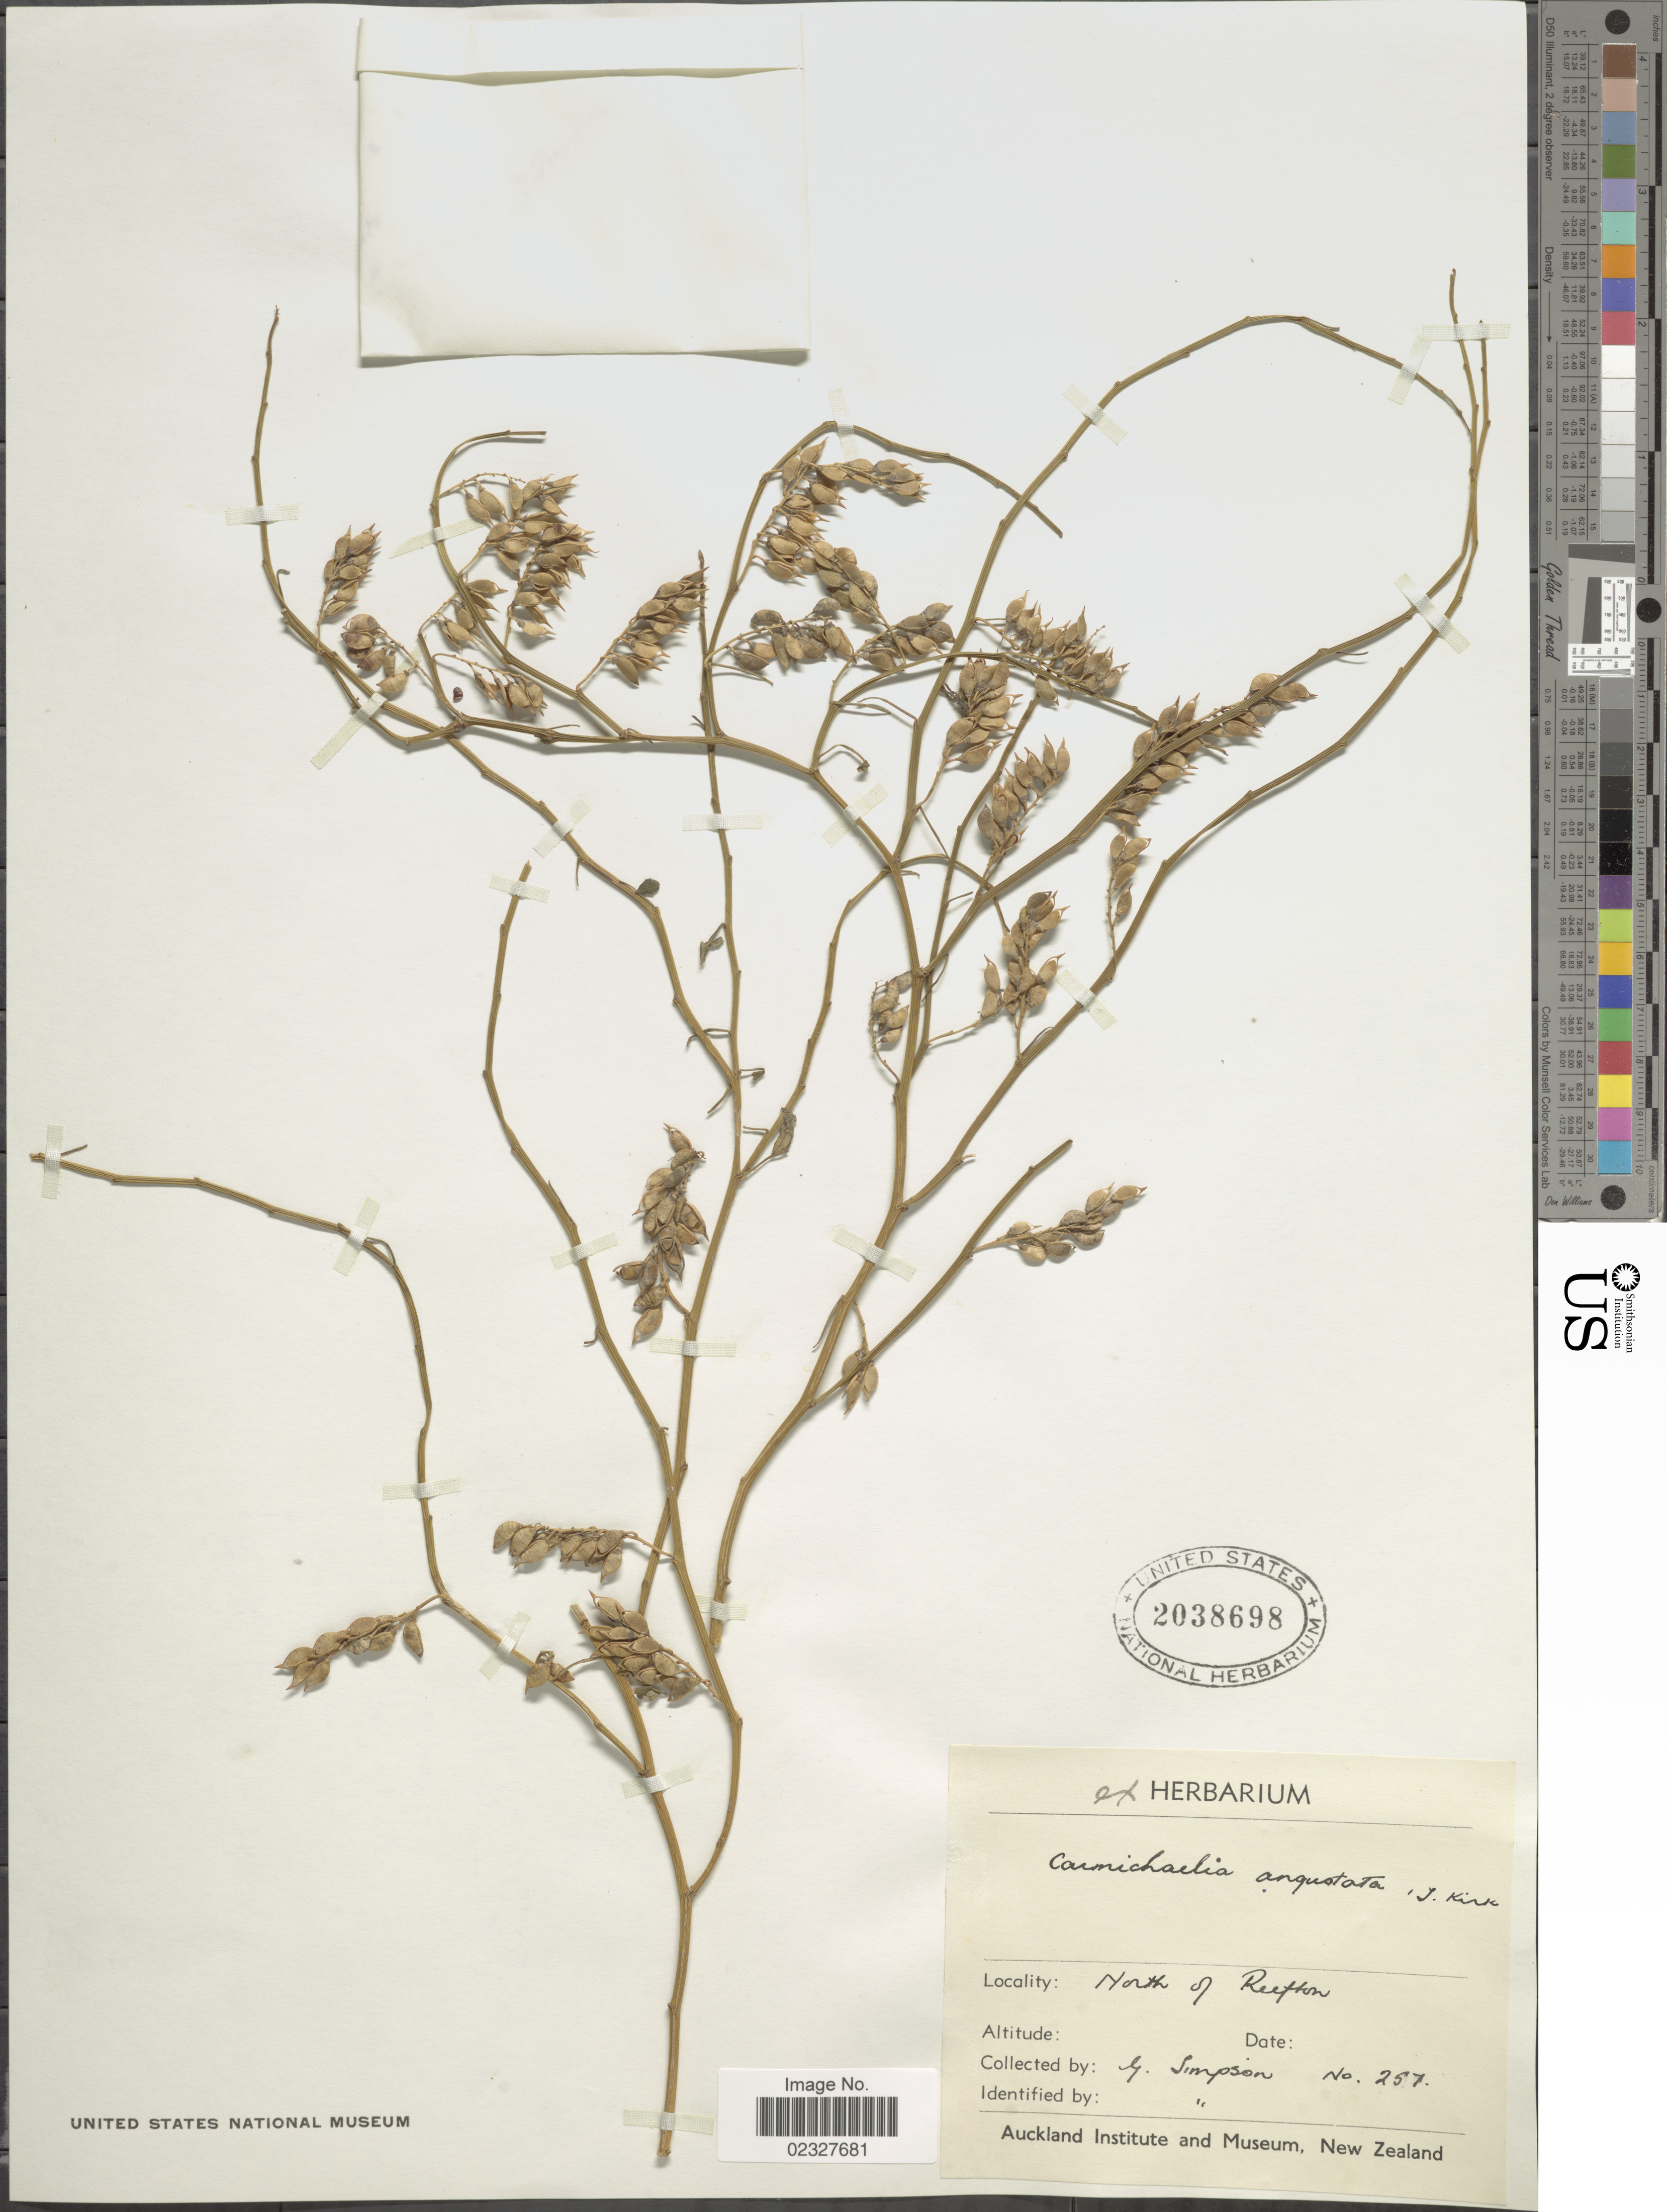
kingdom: Plantae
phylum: Tracheophyta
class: Magnoliopsida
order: Fabales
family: Fabaceae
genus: Carmichaelia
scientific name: Carmichaelia angustata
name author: Kirk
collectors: G. Simpson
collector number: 257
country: New Zealand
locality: North of Reefton.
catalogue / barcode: US 2038698